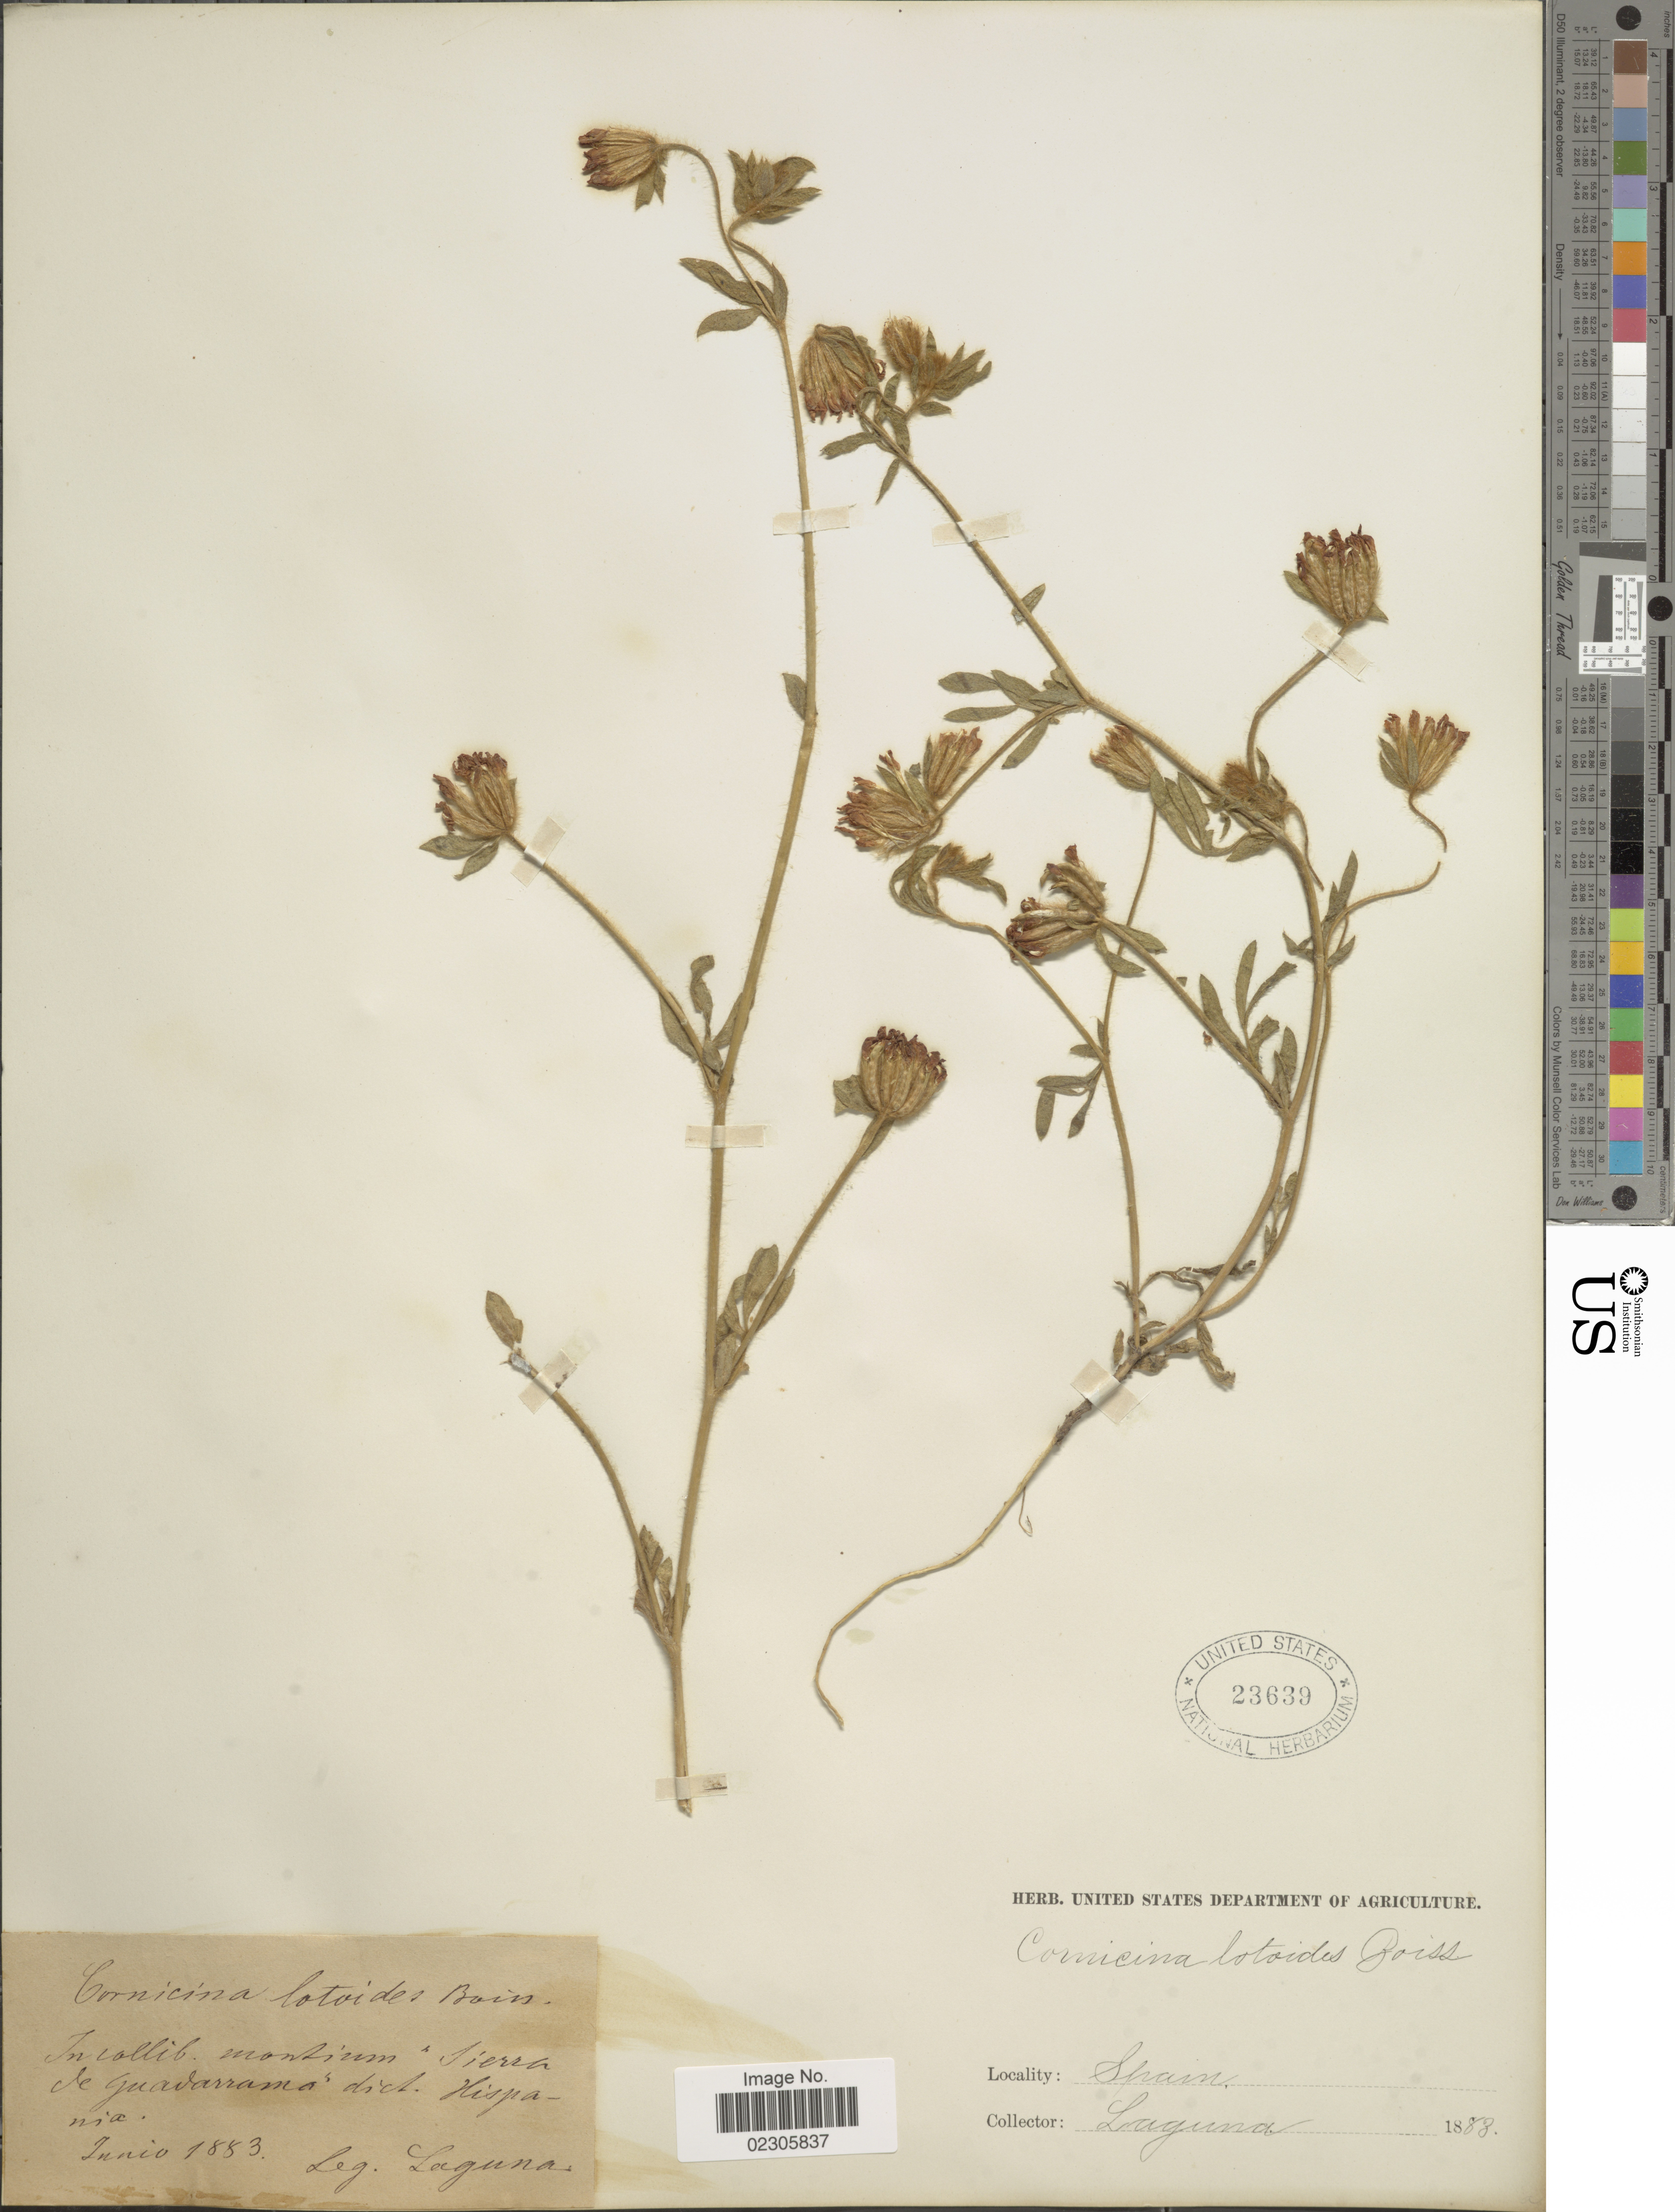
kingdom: Plantae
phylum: Tracheophyta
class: Magnoliopsida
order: Fabales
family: Fabaceae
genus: Anthyllis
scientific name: Anthyllis lotoides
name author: L.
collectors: -. Laguna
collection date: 1853-06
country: Spain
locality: In collib. montium "Sierra de Guadarrama" dict. Hispanica.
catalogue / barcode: US 23639